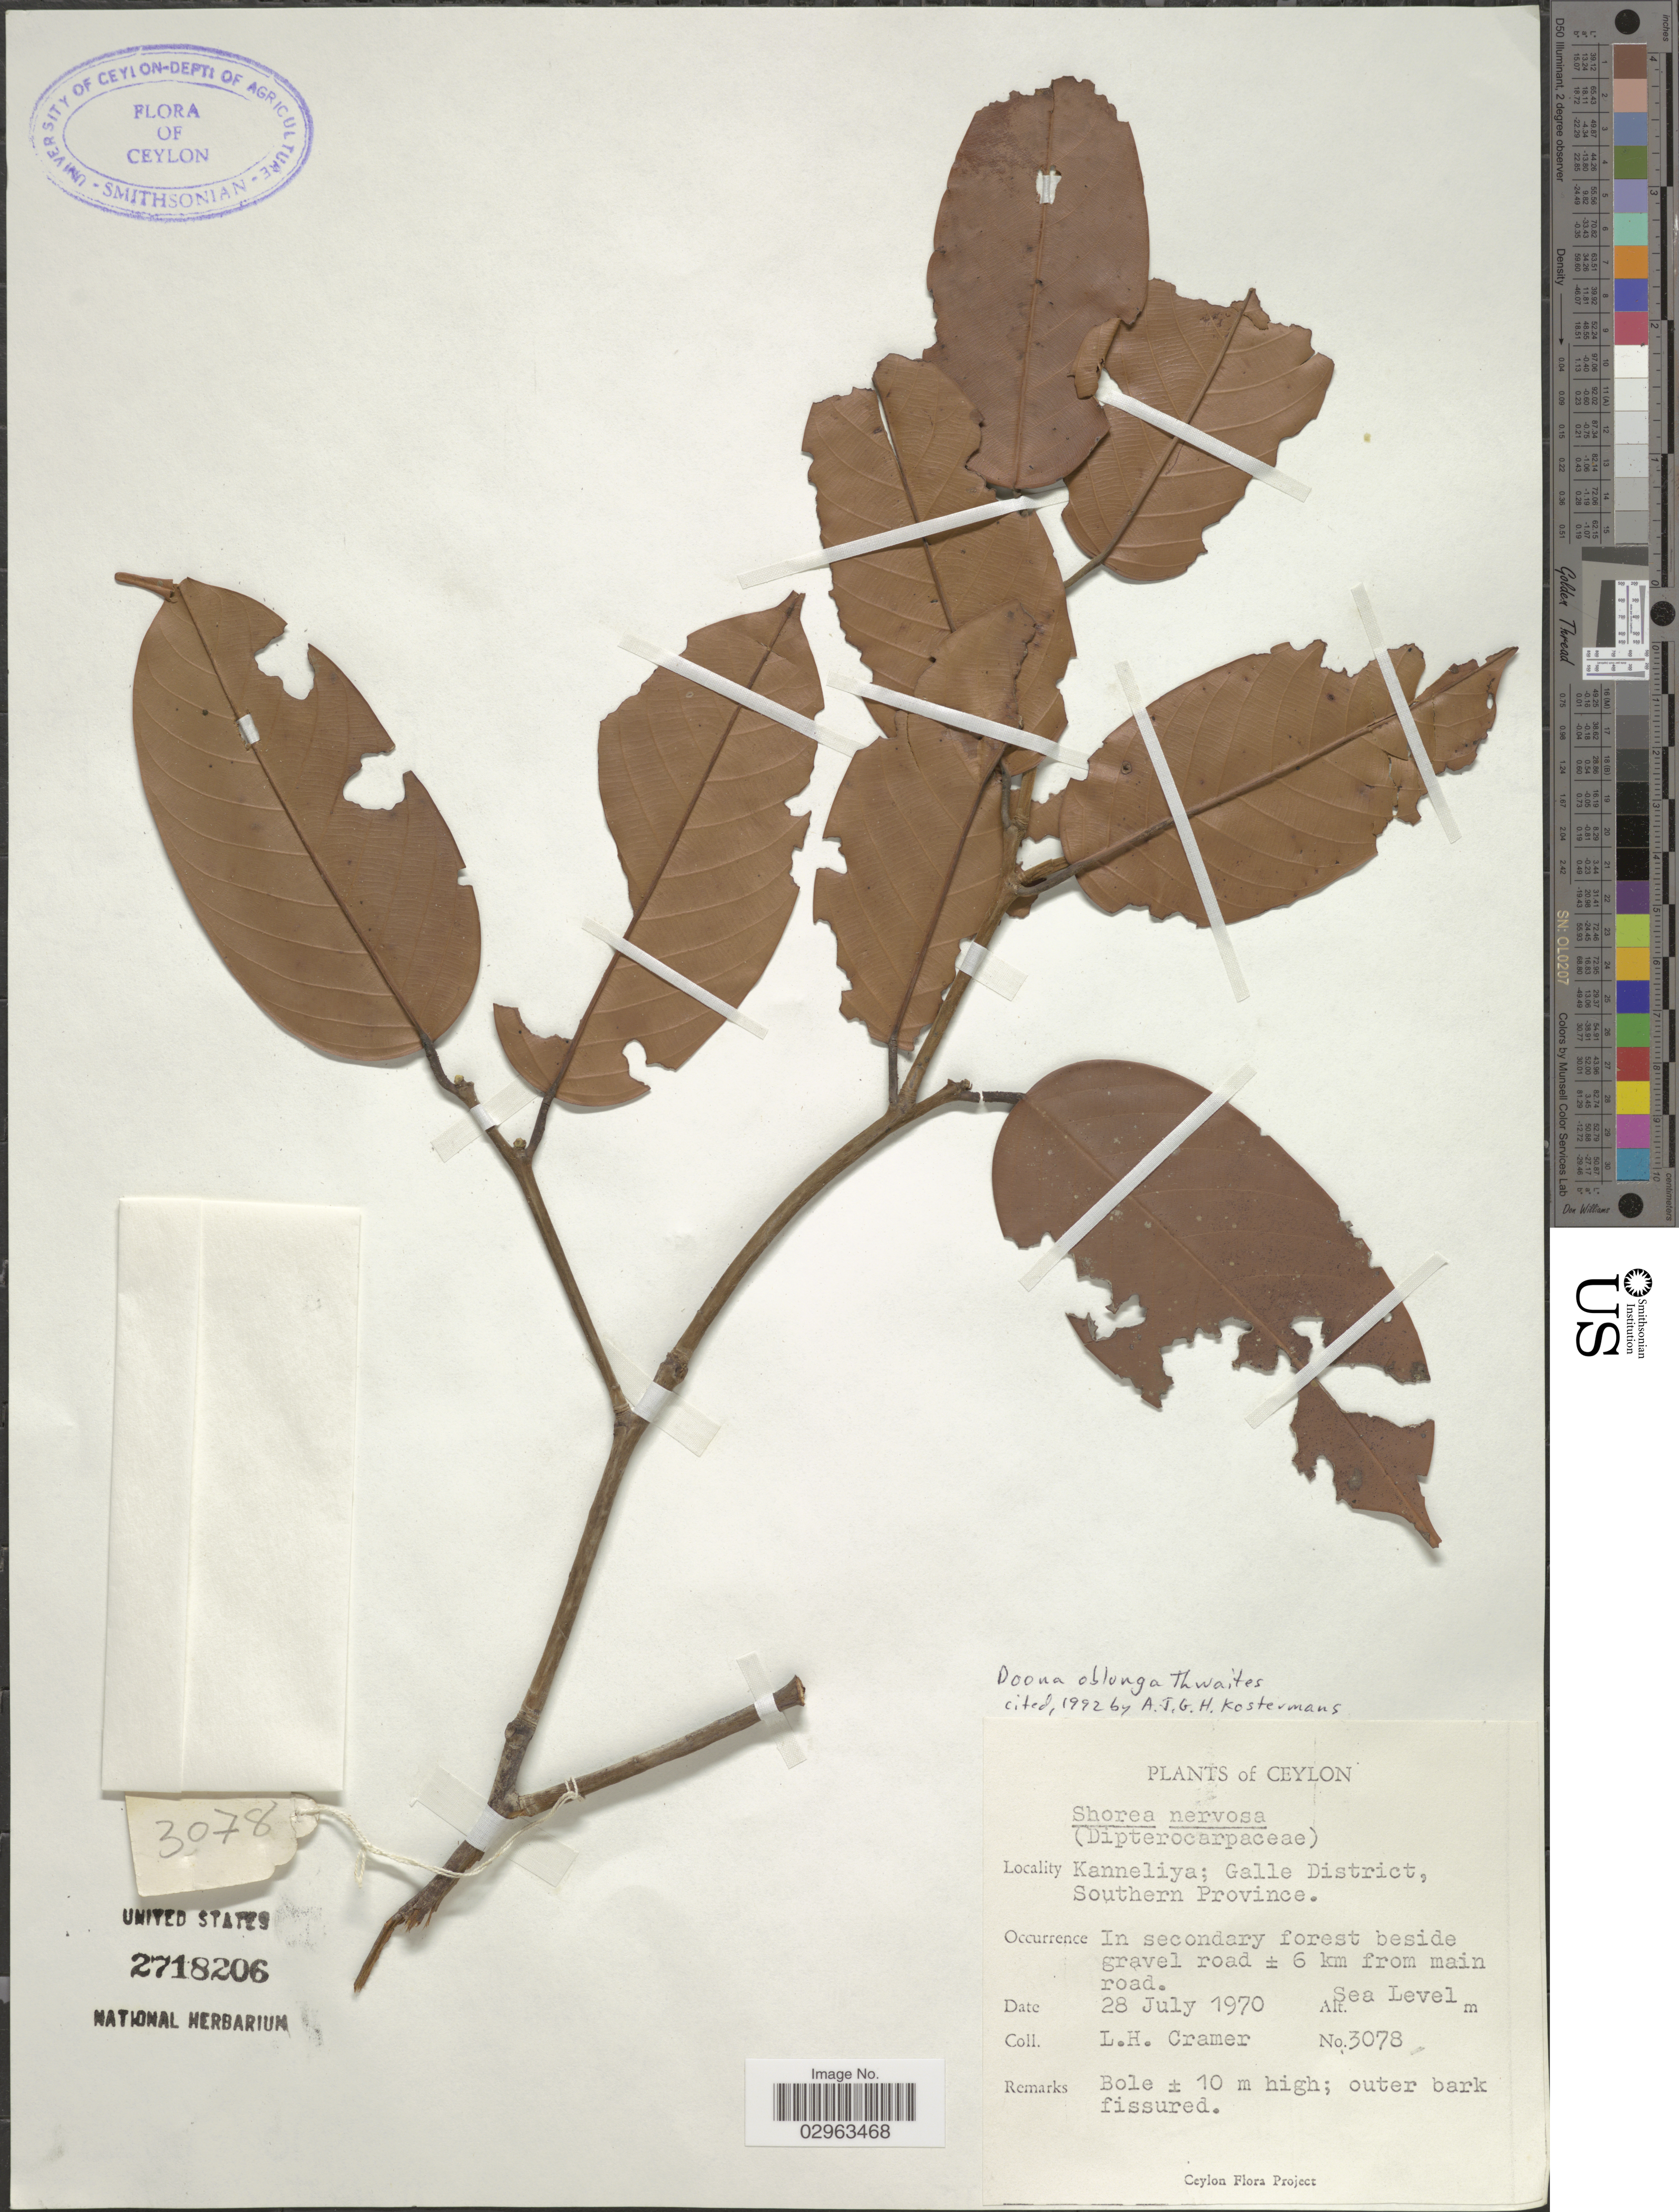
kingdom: Plantae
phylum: Tracheophyta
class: Magnoliopsida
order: Malvales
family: Dipterocarpaceae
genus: Doona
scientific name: Doona oblonga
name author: Thwaites ex Trimen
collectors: L. H. Cramer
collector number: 3078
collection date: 1970-07-28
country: Sri Lanka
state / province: Southern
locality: Ceylon. Kanneliya; Galle District. Beside gravel road ± 6 km from main road.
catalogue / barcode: US 2718206